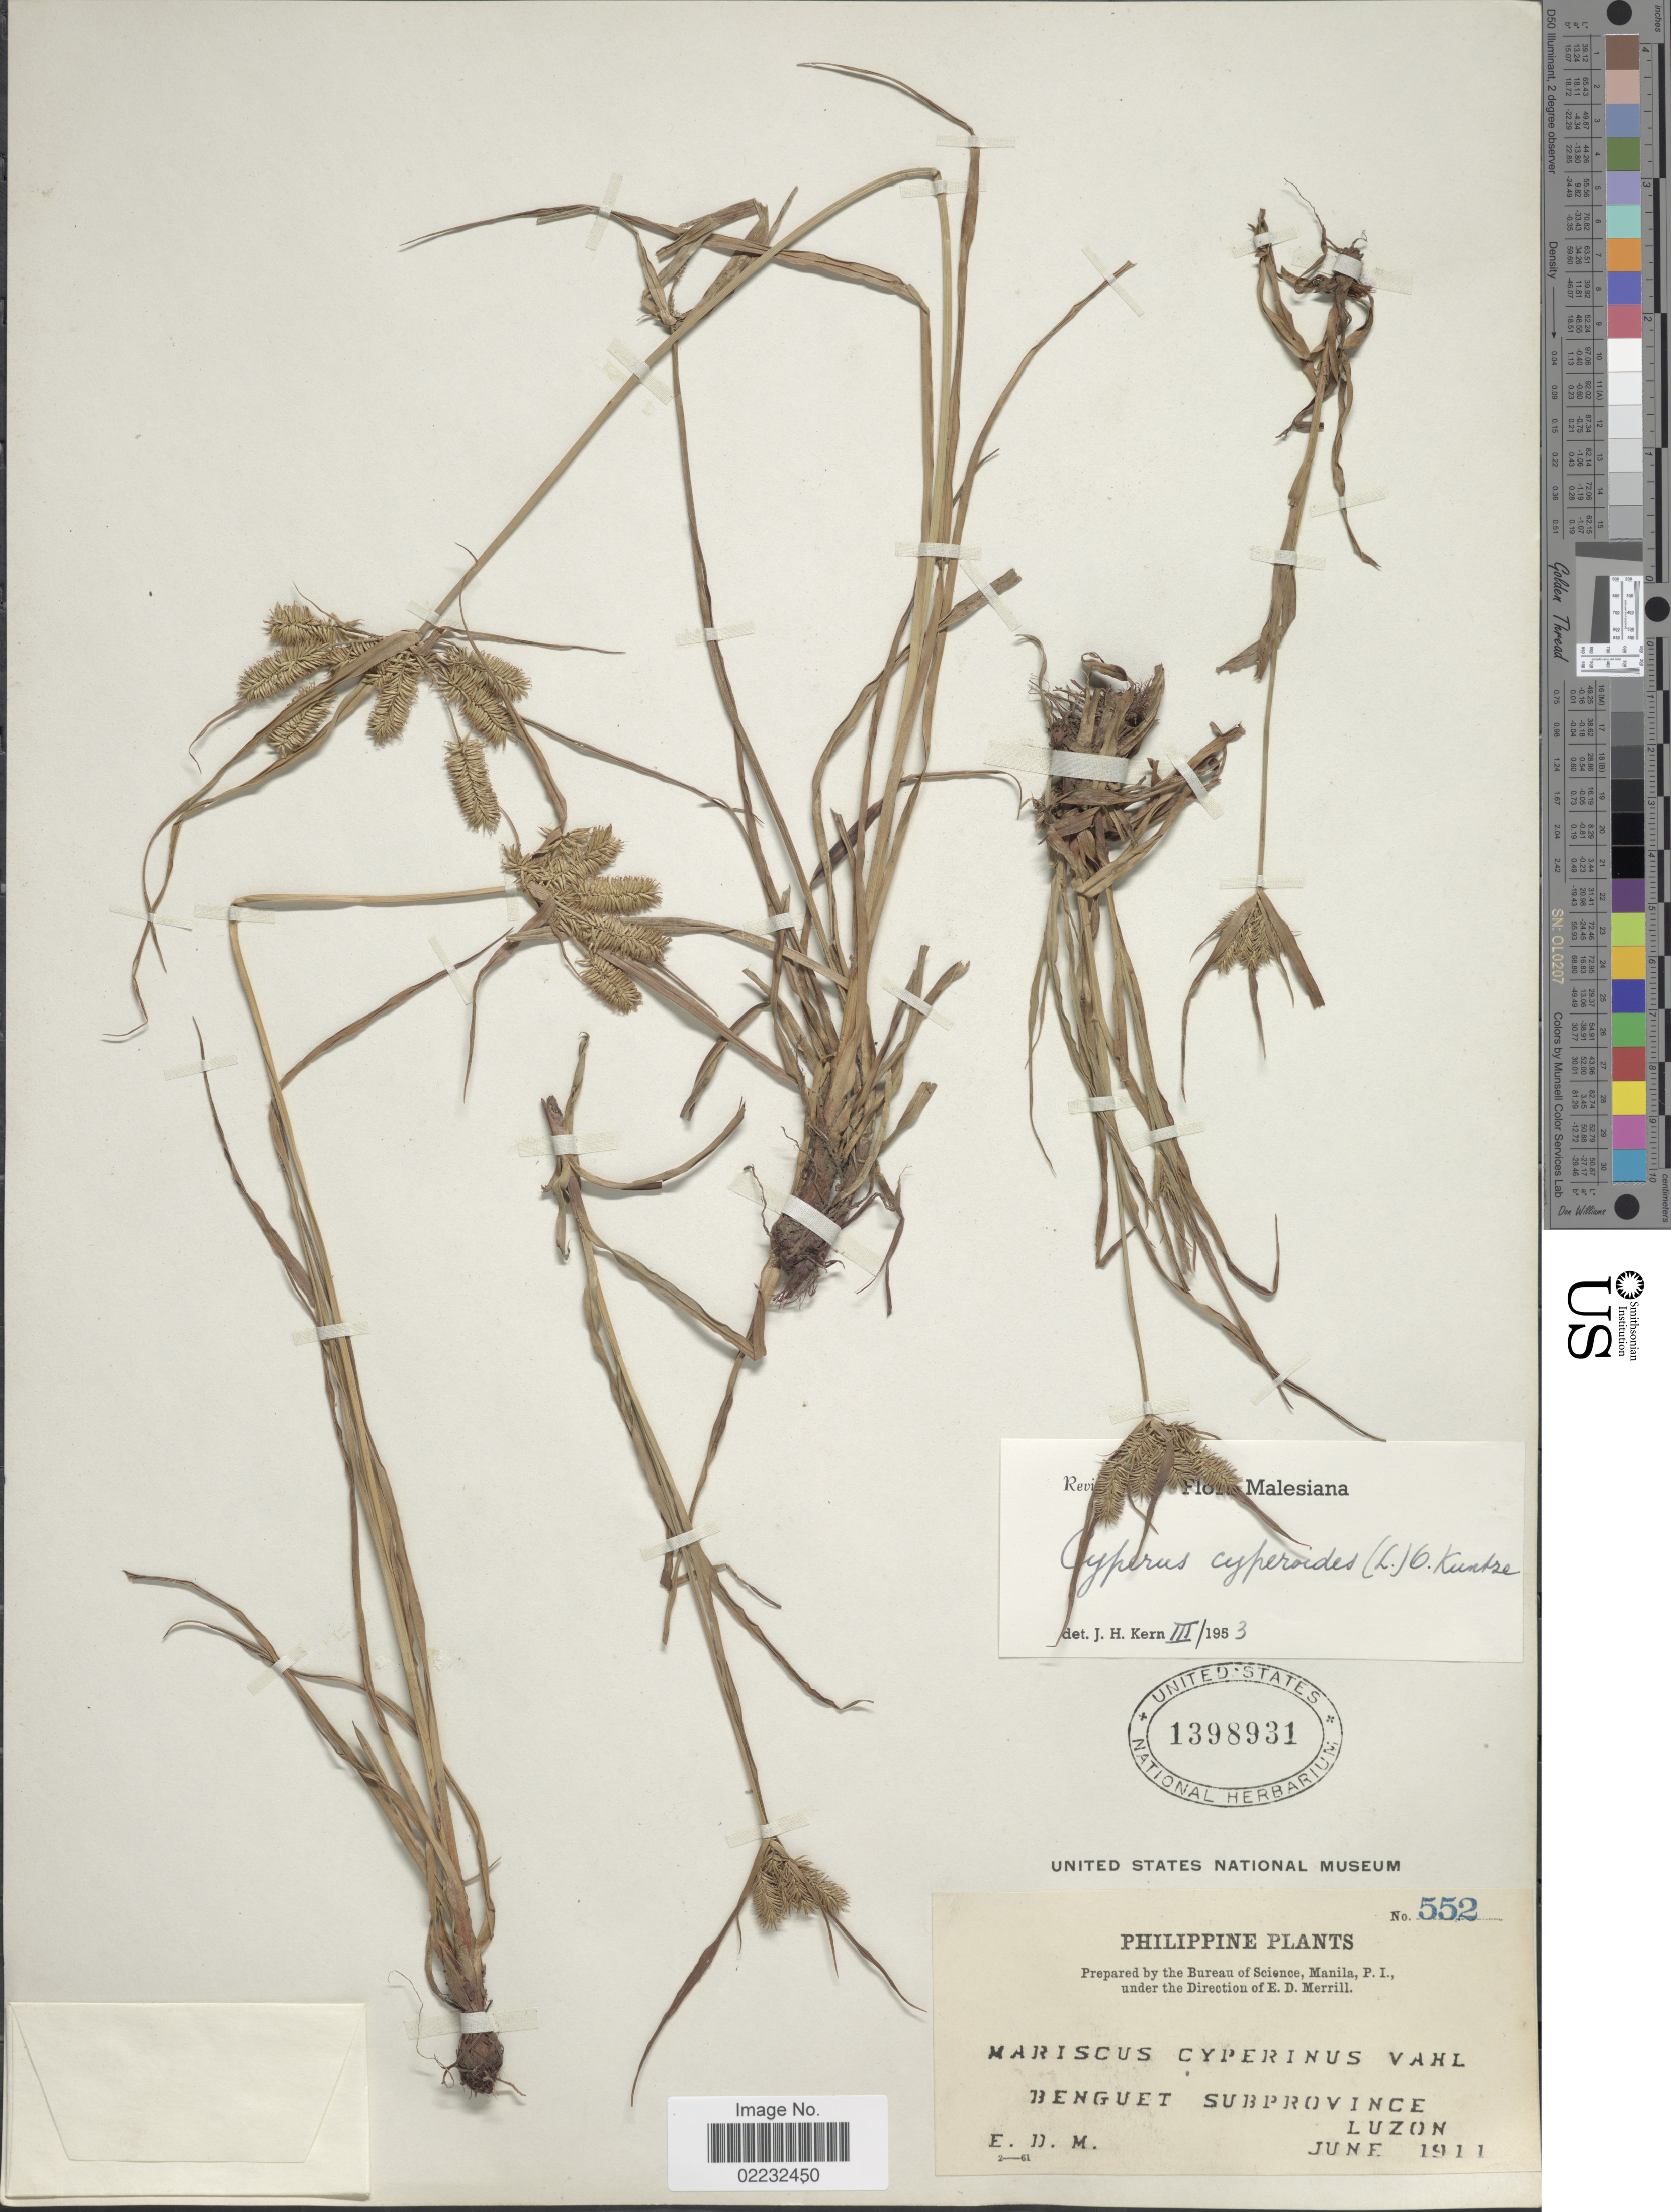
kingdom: Plantae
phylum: Tracheophyta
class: Liliopsida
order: Poales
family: Cyperaceae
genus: Cyperus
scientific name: Cyperus cyperoides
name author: (L.) Kuntze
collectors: E. D. Merrill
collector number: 552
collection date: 1911-06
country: Philippines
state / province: Cordillera (Administrative Region)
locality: Benguet Subprovince, Luzon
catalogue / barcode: US 1398931